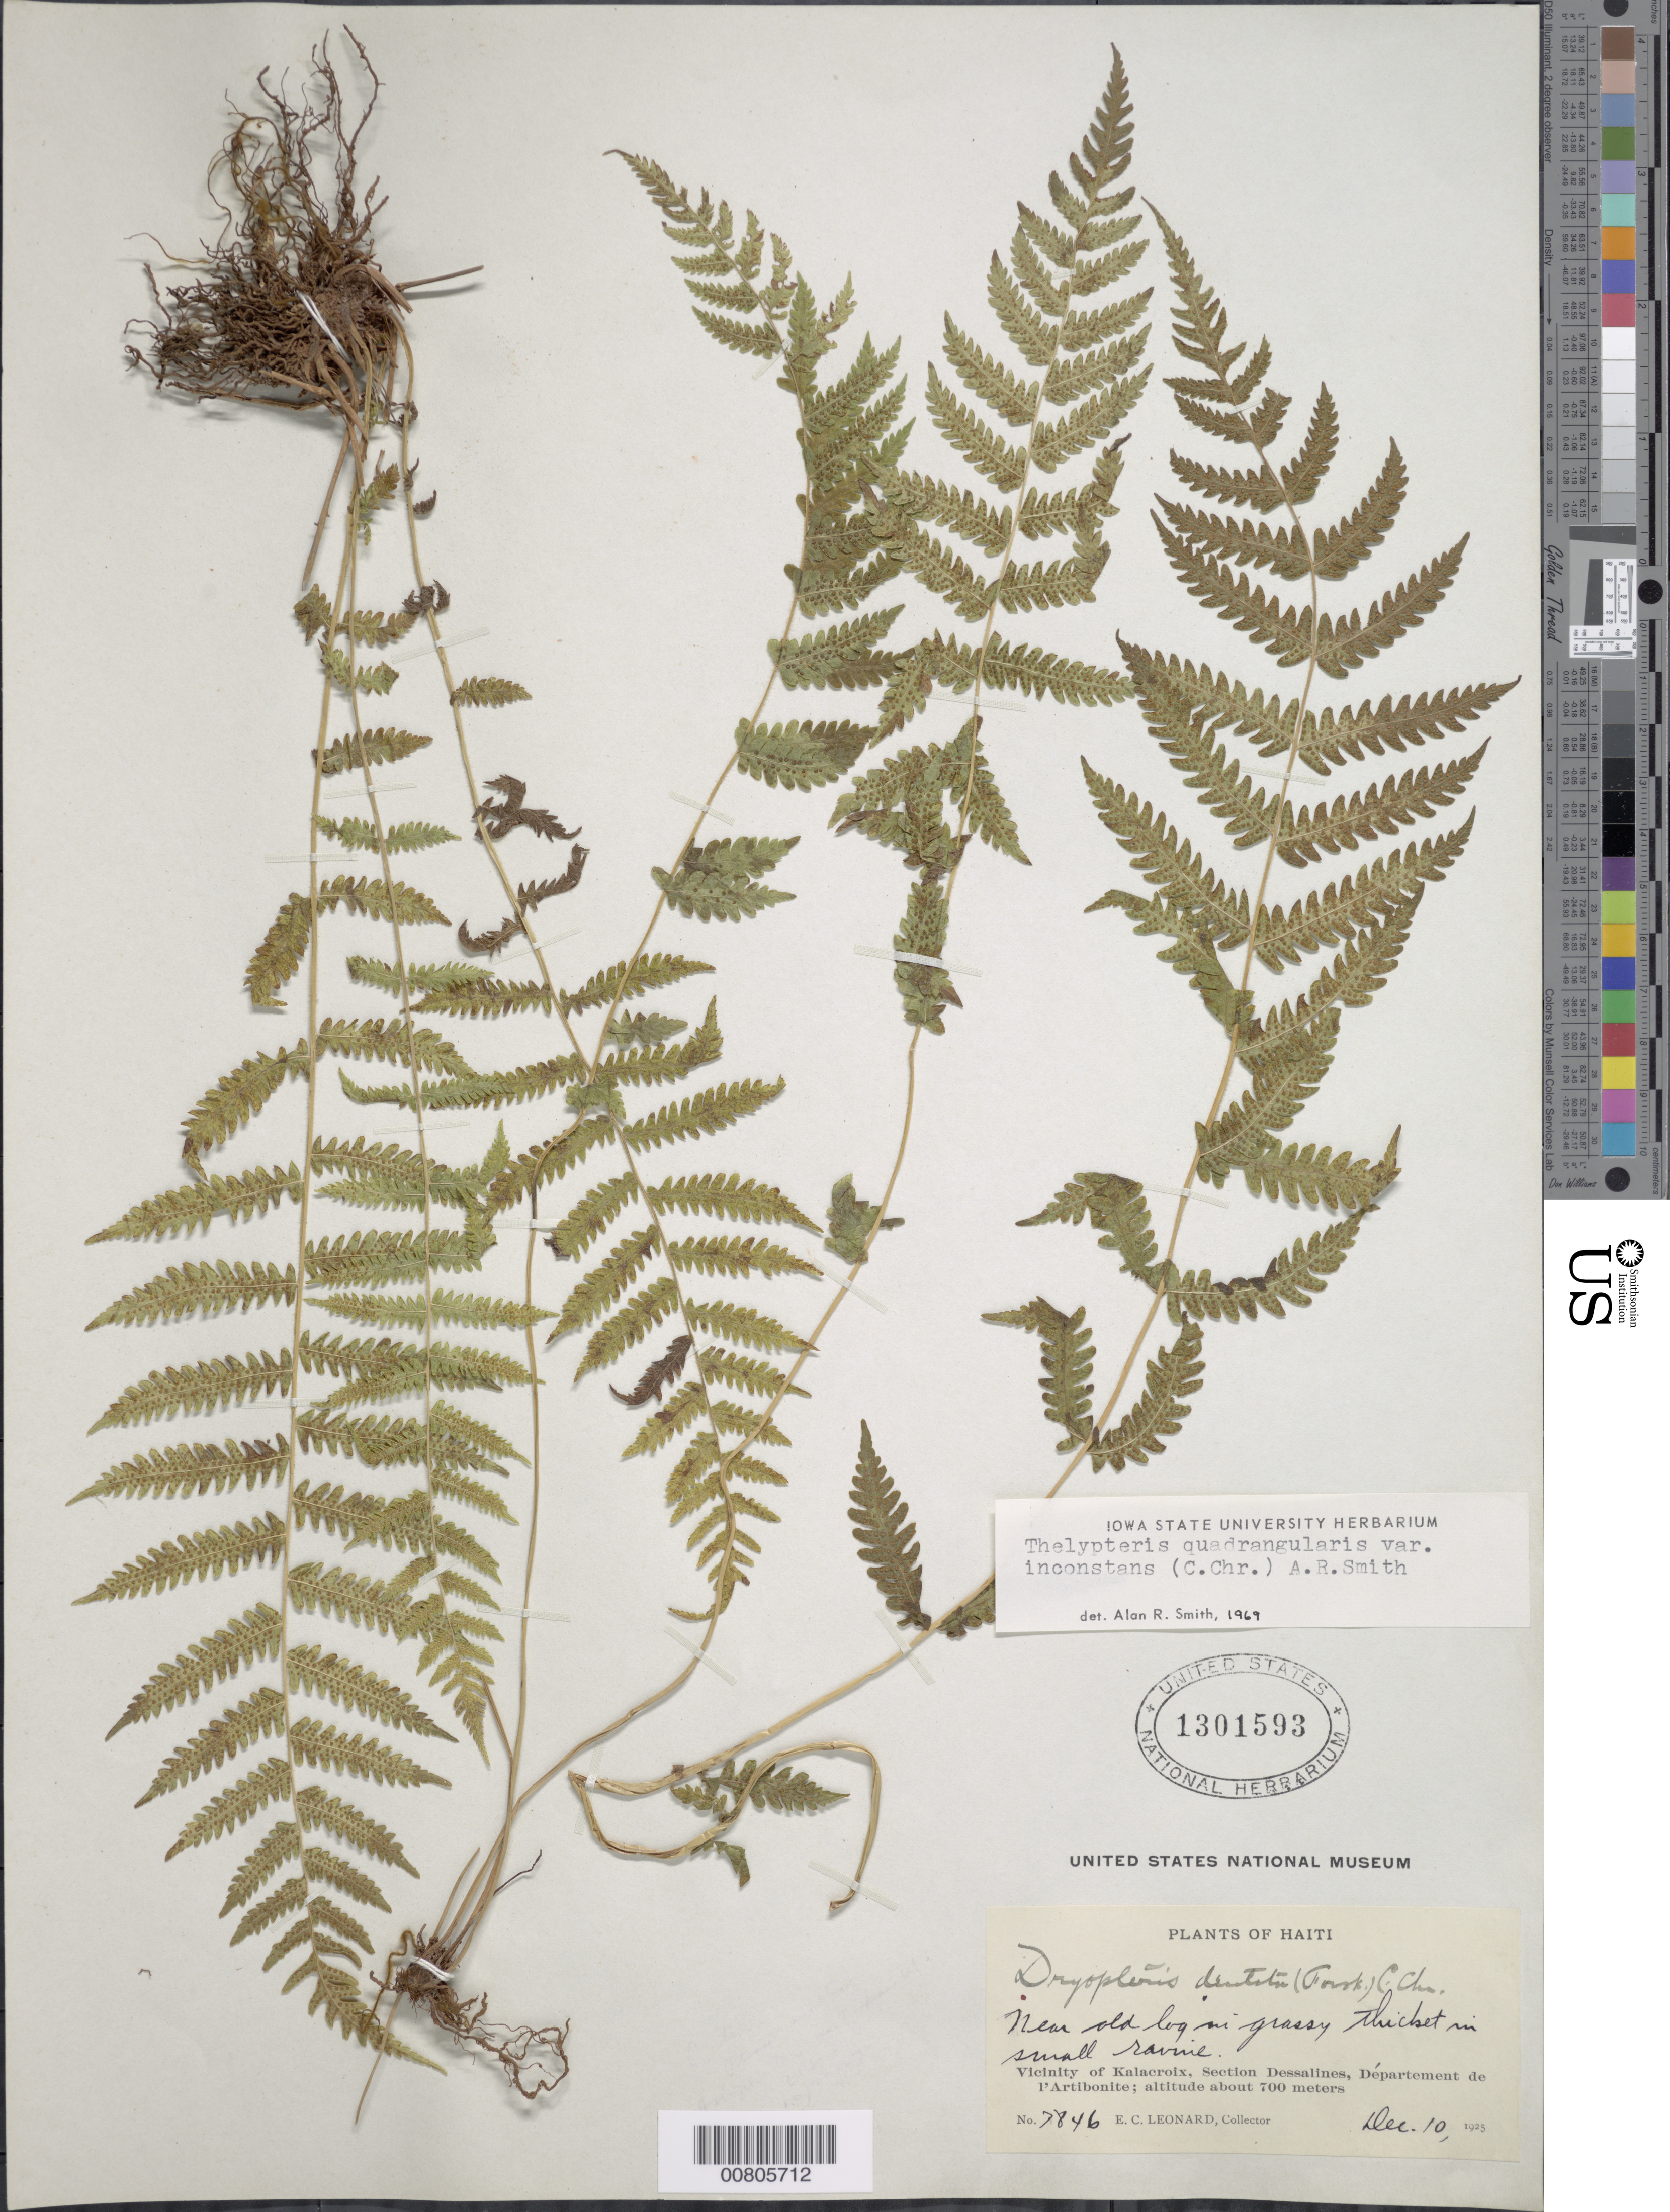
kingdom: Plantae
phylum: Tracheophyta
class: Polypodiopsida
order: Polypodiales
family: Thelypteridaceae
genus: Christella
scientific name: Christella hispidula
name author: (Decne.) Holttum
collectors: E. C. Leonard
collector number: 7846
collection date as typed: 10 Dec 1925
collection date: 1925-12-10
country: Haiti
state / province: Artibonite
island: Hispaniola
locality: Sect. Dessalines, vicinity of Kalacroix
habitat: Near old log in grassy thicket in small ravine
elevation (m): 700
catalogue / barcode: US 1301593